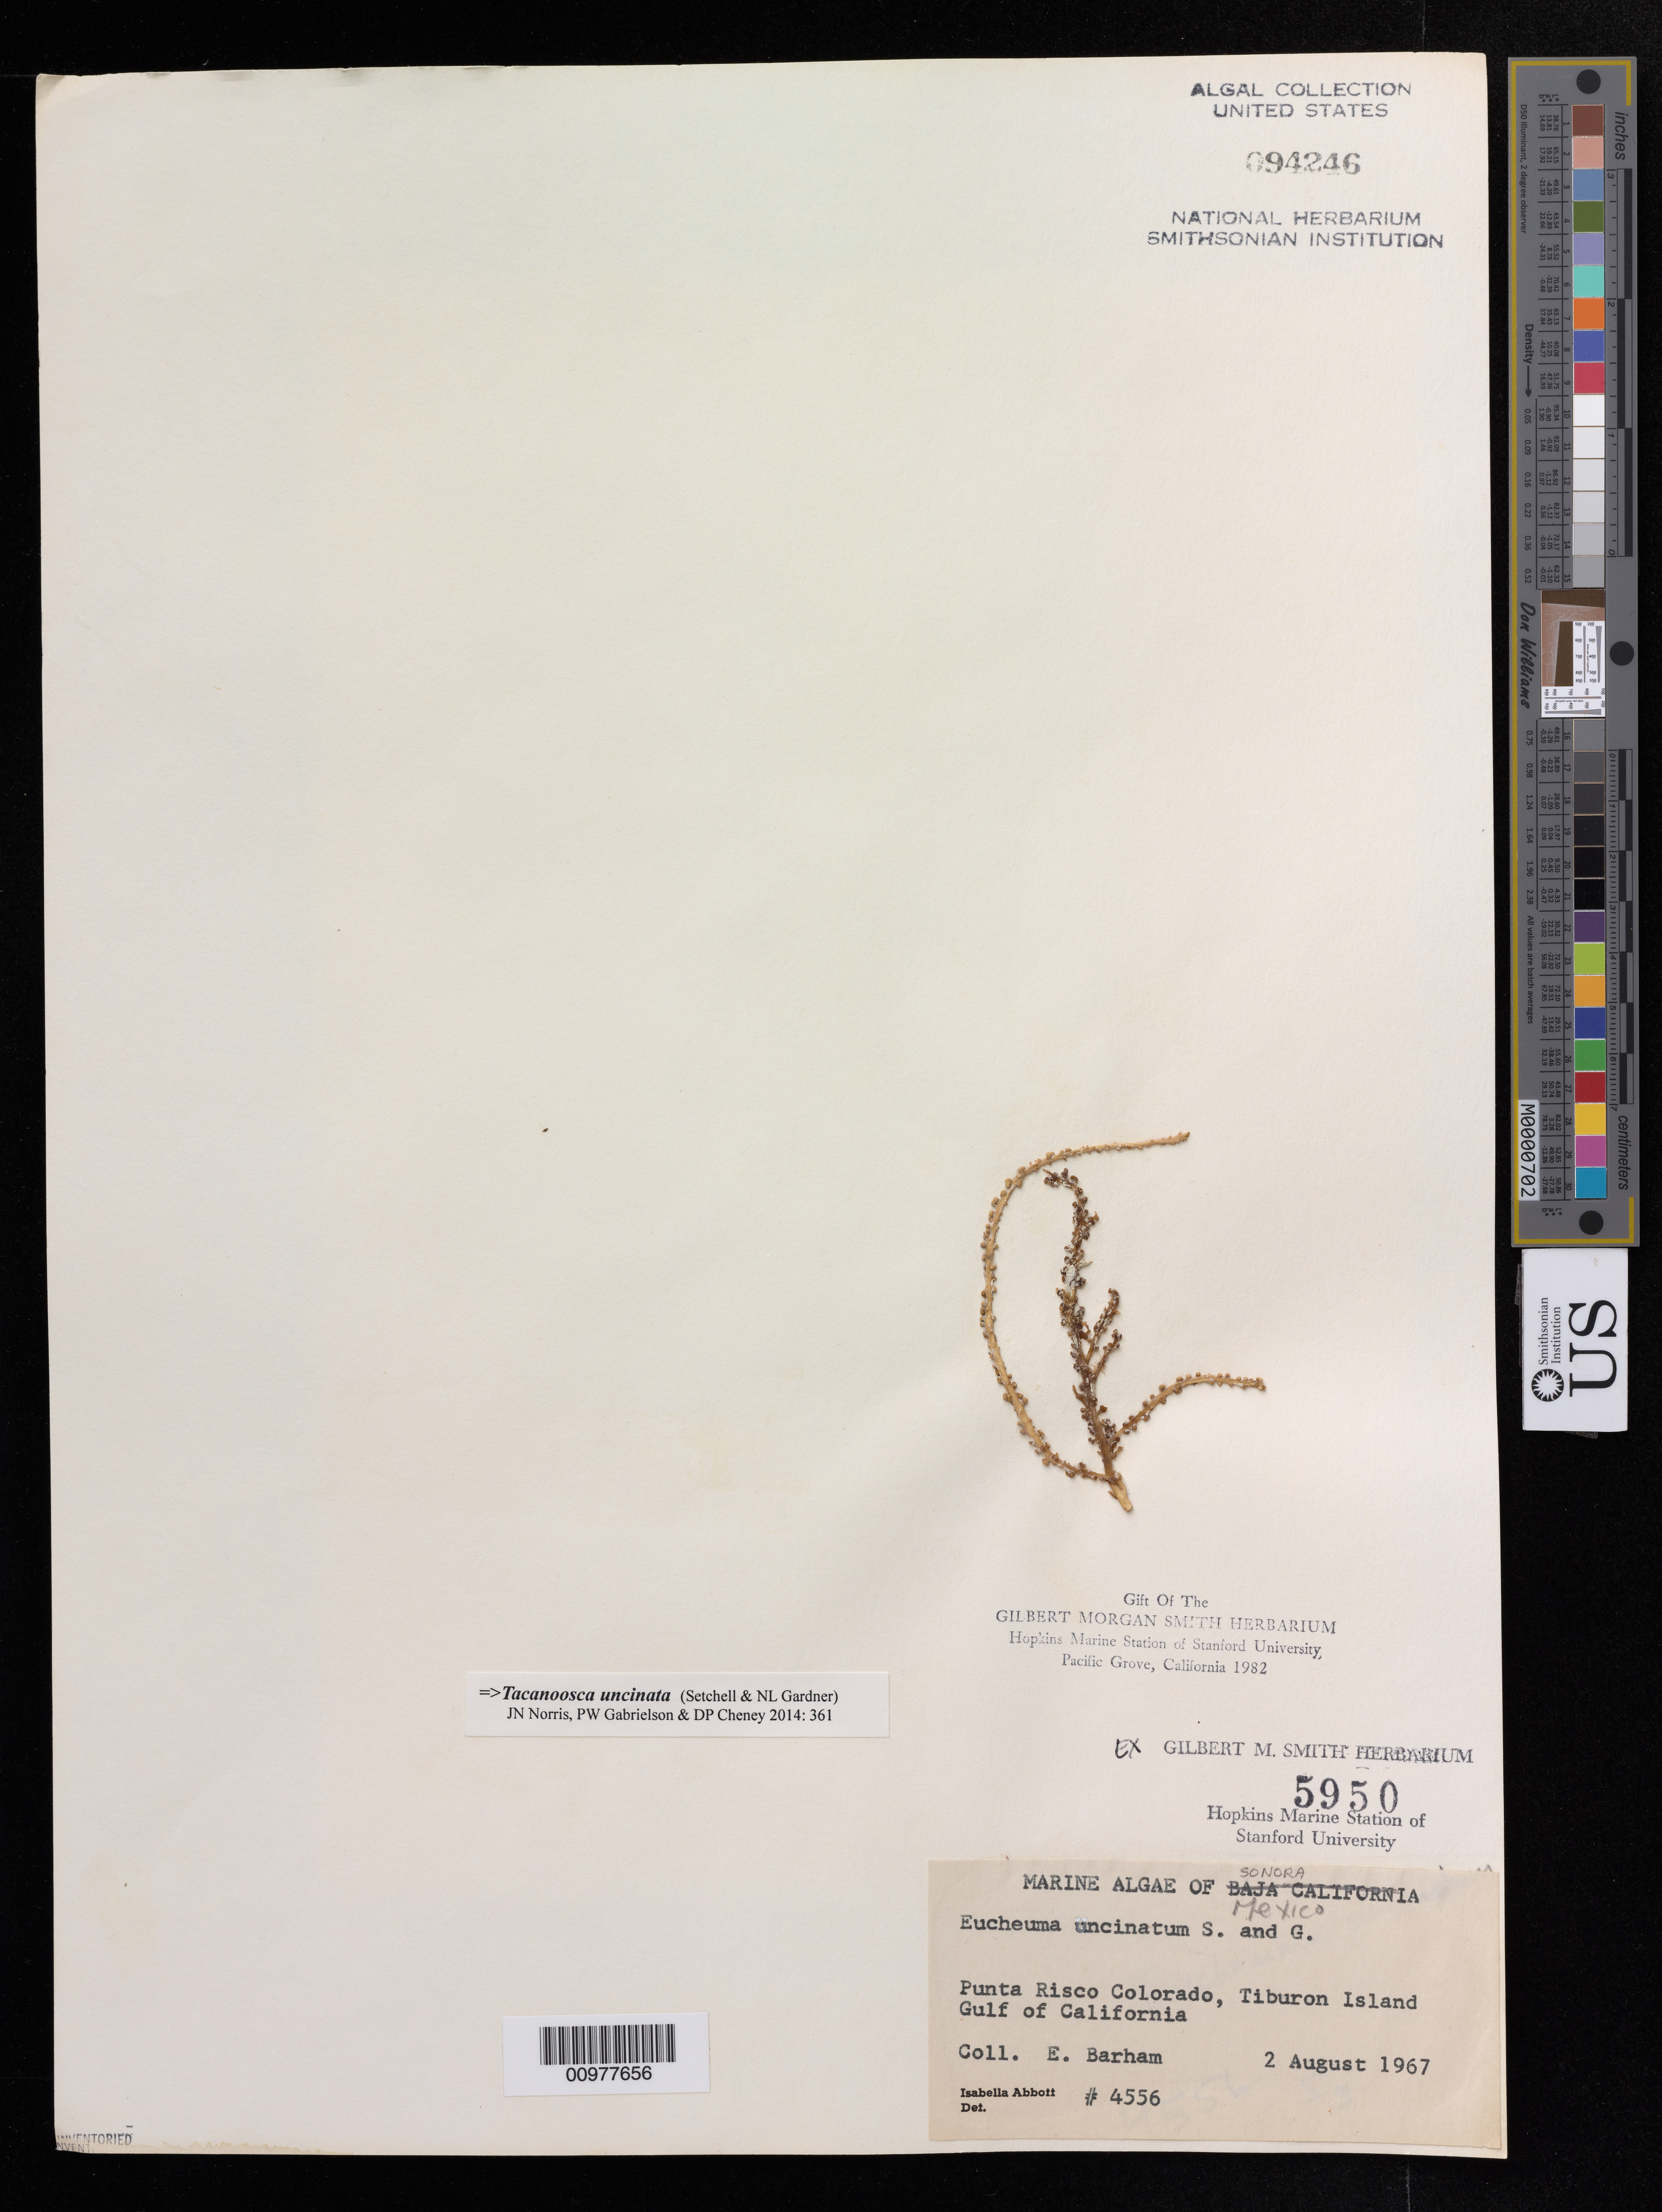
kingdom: Plantae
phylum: Rhodophyta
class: Florideophyceae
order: Gigartinales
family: Solieriaceae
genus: Tacanoosca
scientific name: Tacanoosca uncinata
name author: (Setchell & N.L. Gardner) J.N. Norris et al.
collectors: E. Barham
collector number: IAA 4556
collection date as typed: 02 Aug 1967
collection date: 1967-08-02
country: Mexico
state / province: Sonora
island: Isla Tiburon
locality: Punta Risco Colorado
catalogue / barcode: US 94246